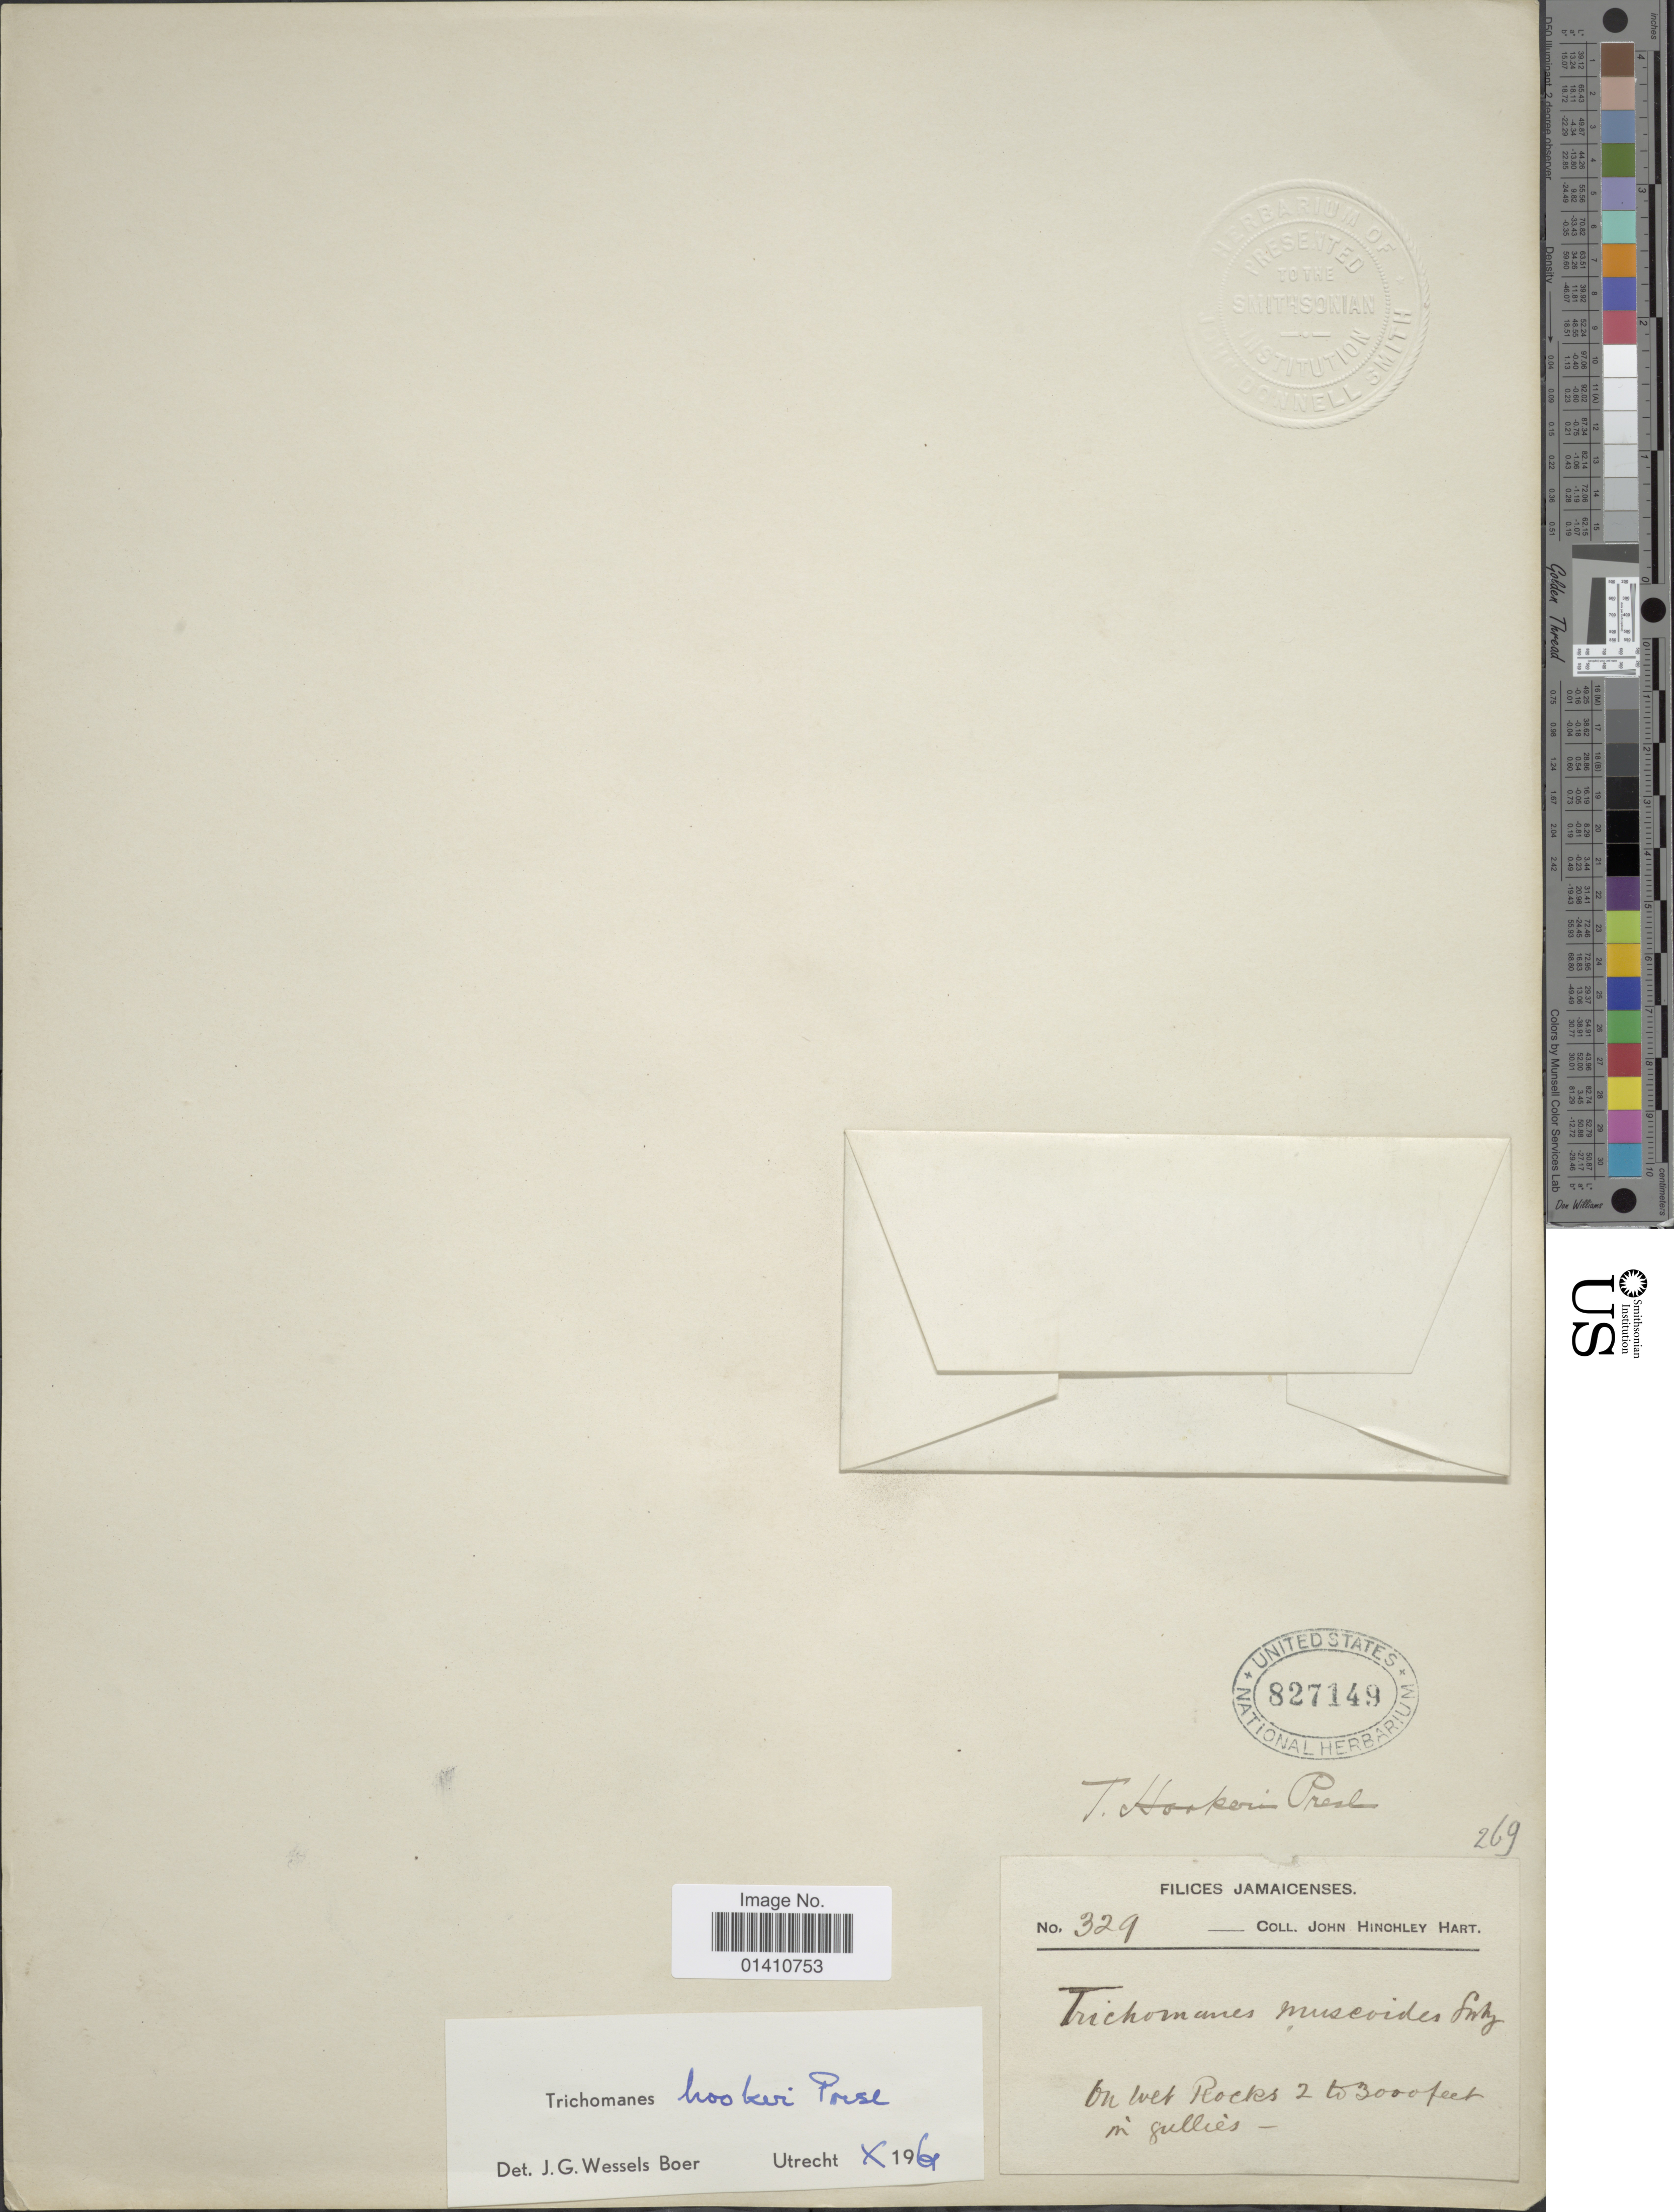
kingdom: Plantae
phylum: Tracheophyta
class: Polypodiopsida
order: Hymenophyllales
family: Hymenophyllaceae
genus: Didymoglossum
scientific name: Didymoglossum hookeri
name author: C. Presl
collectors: J. H. Hart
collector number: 329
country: Jamaica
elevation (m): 610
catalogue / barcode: US 827149